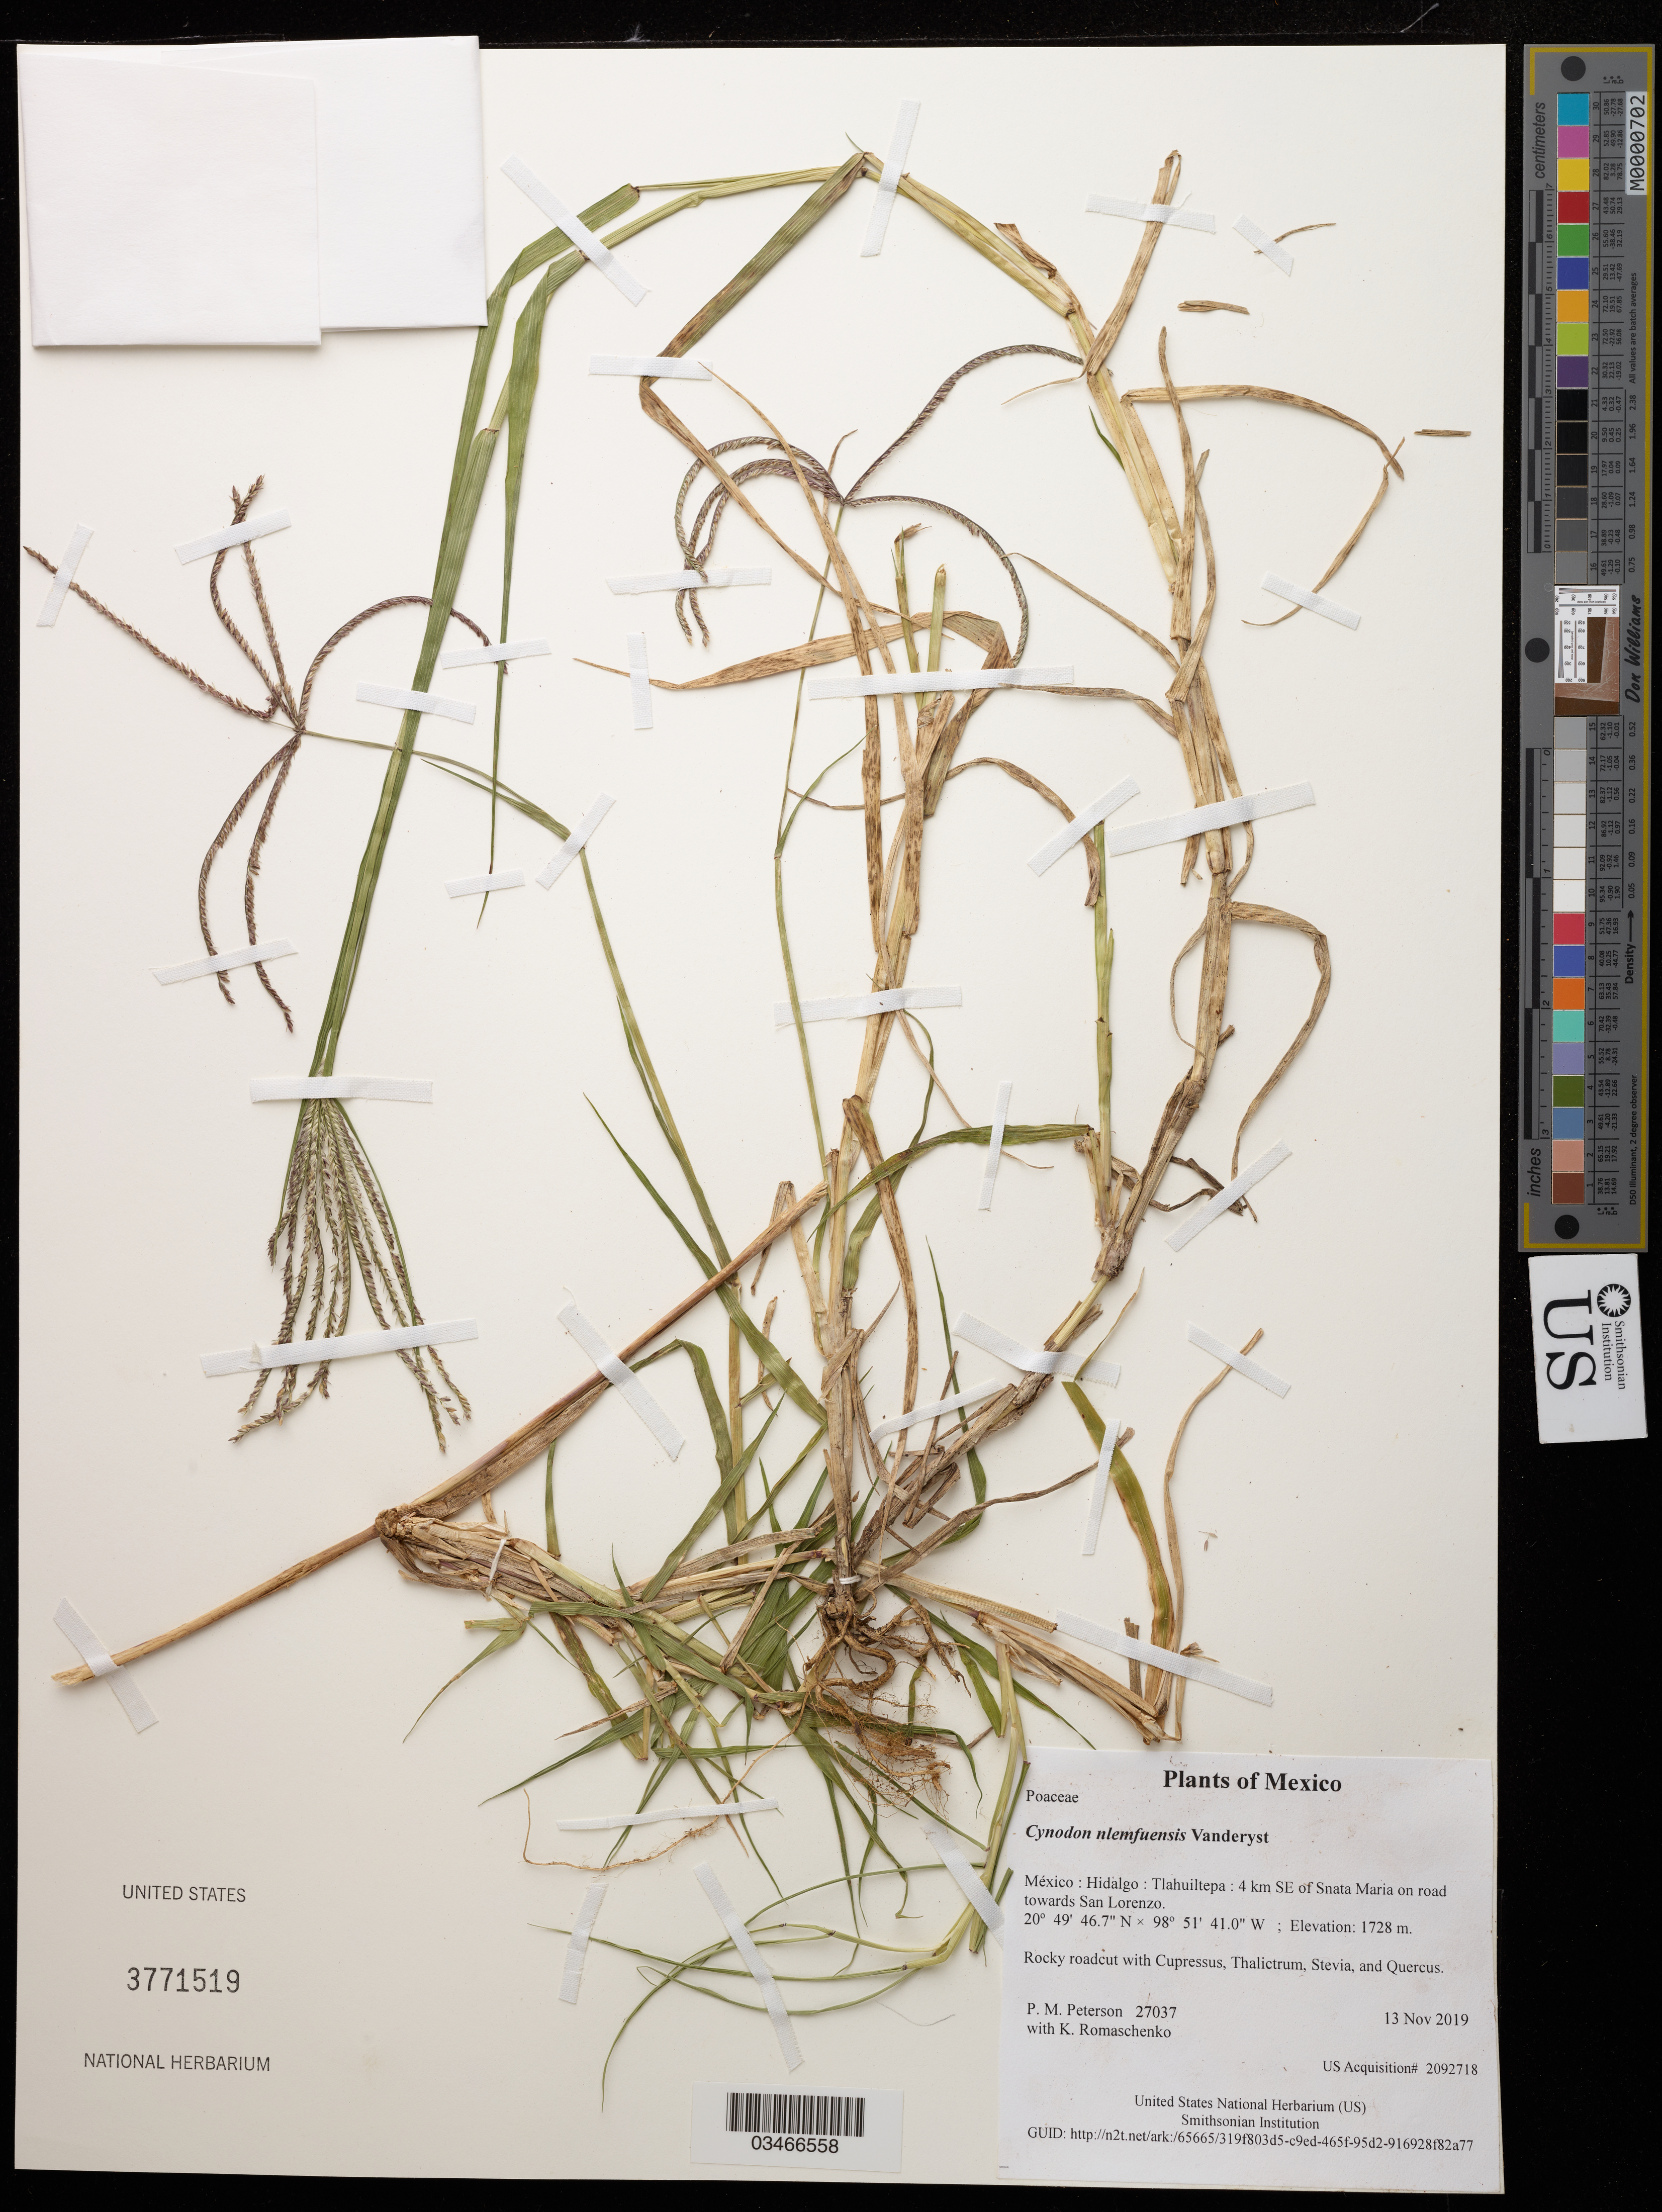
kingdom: Plantae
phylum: Tracheophyta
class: Liliopsida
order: Poales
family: Poaceae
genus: Cynodon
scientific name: Cynodon nlemfuensis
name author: Vanderyst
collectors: P. M. Peterson & K. Romaschenko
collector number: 27037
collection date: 2019-11-13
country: México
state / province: Hidalgo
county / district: Tlahuiltepa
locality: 4 km SE of Snata Maria on road towards San Lorenzo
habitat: Rocky roadcut with Cupressus, Thalictrum, Stevia, and Quercus.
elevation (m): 1728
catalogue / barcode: US 3771519